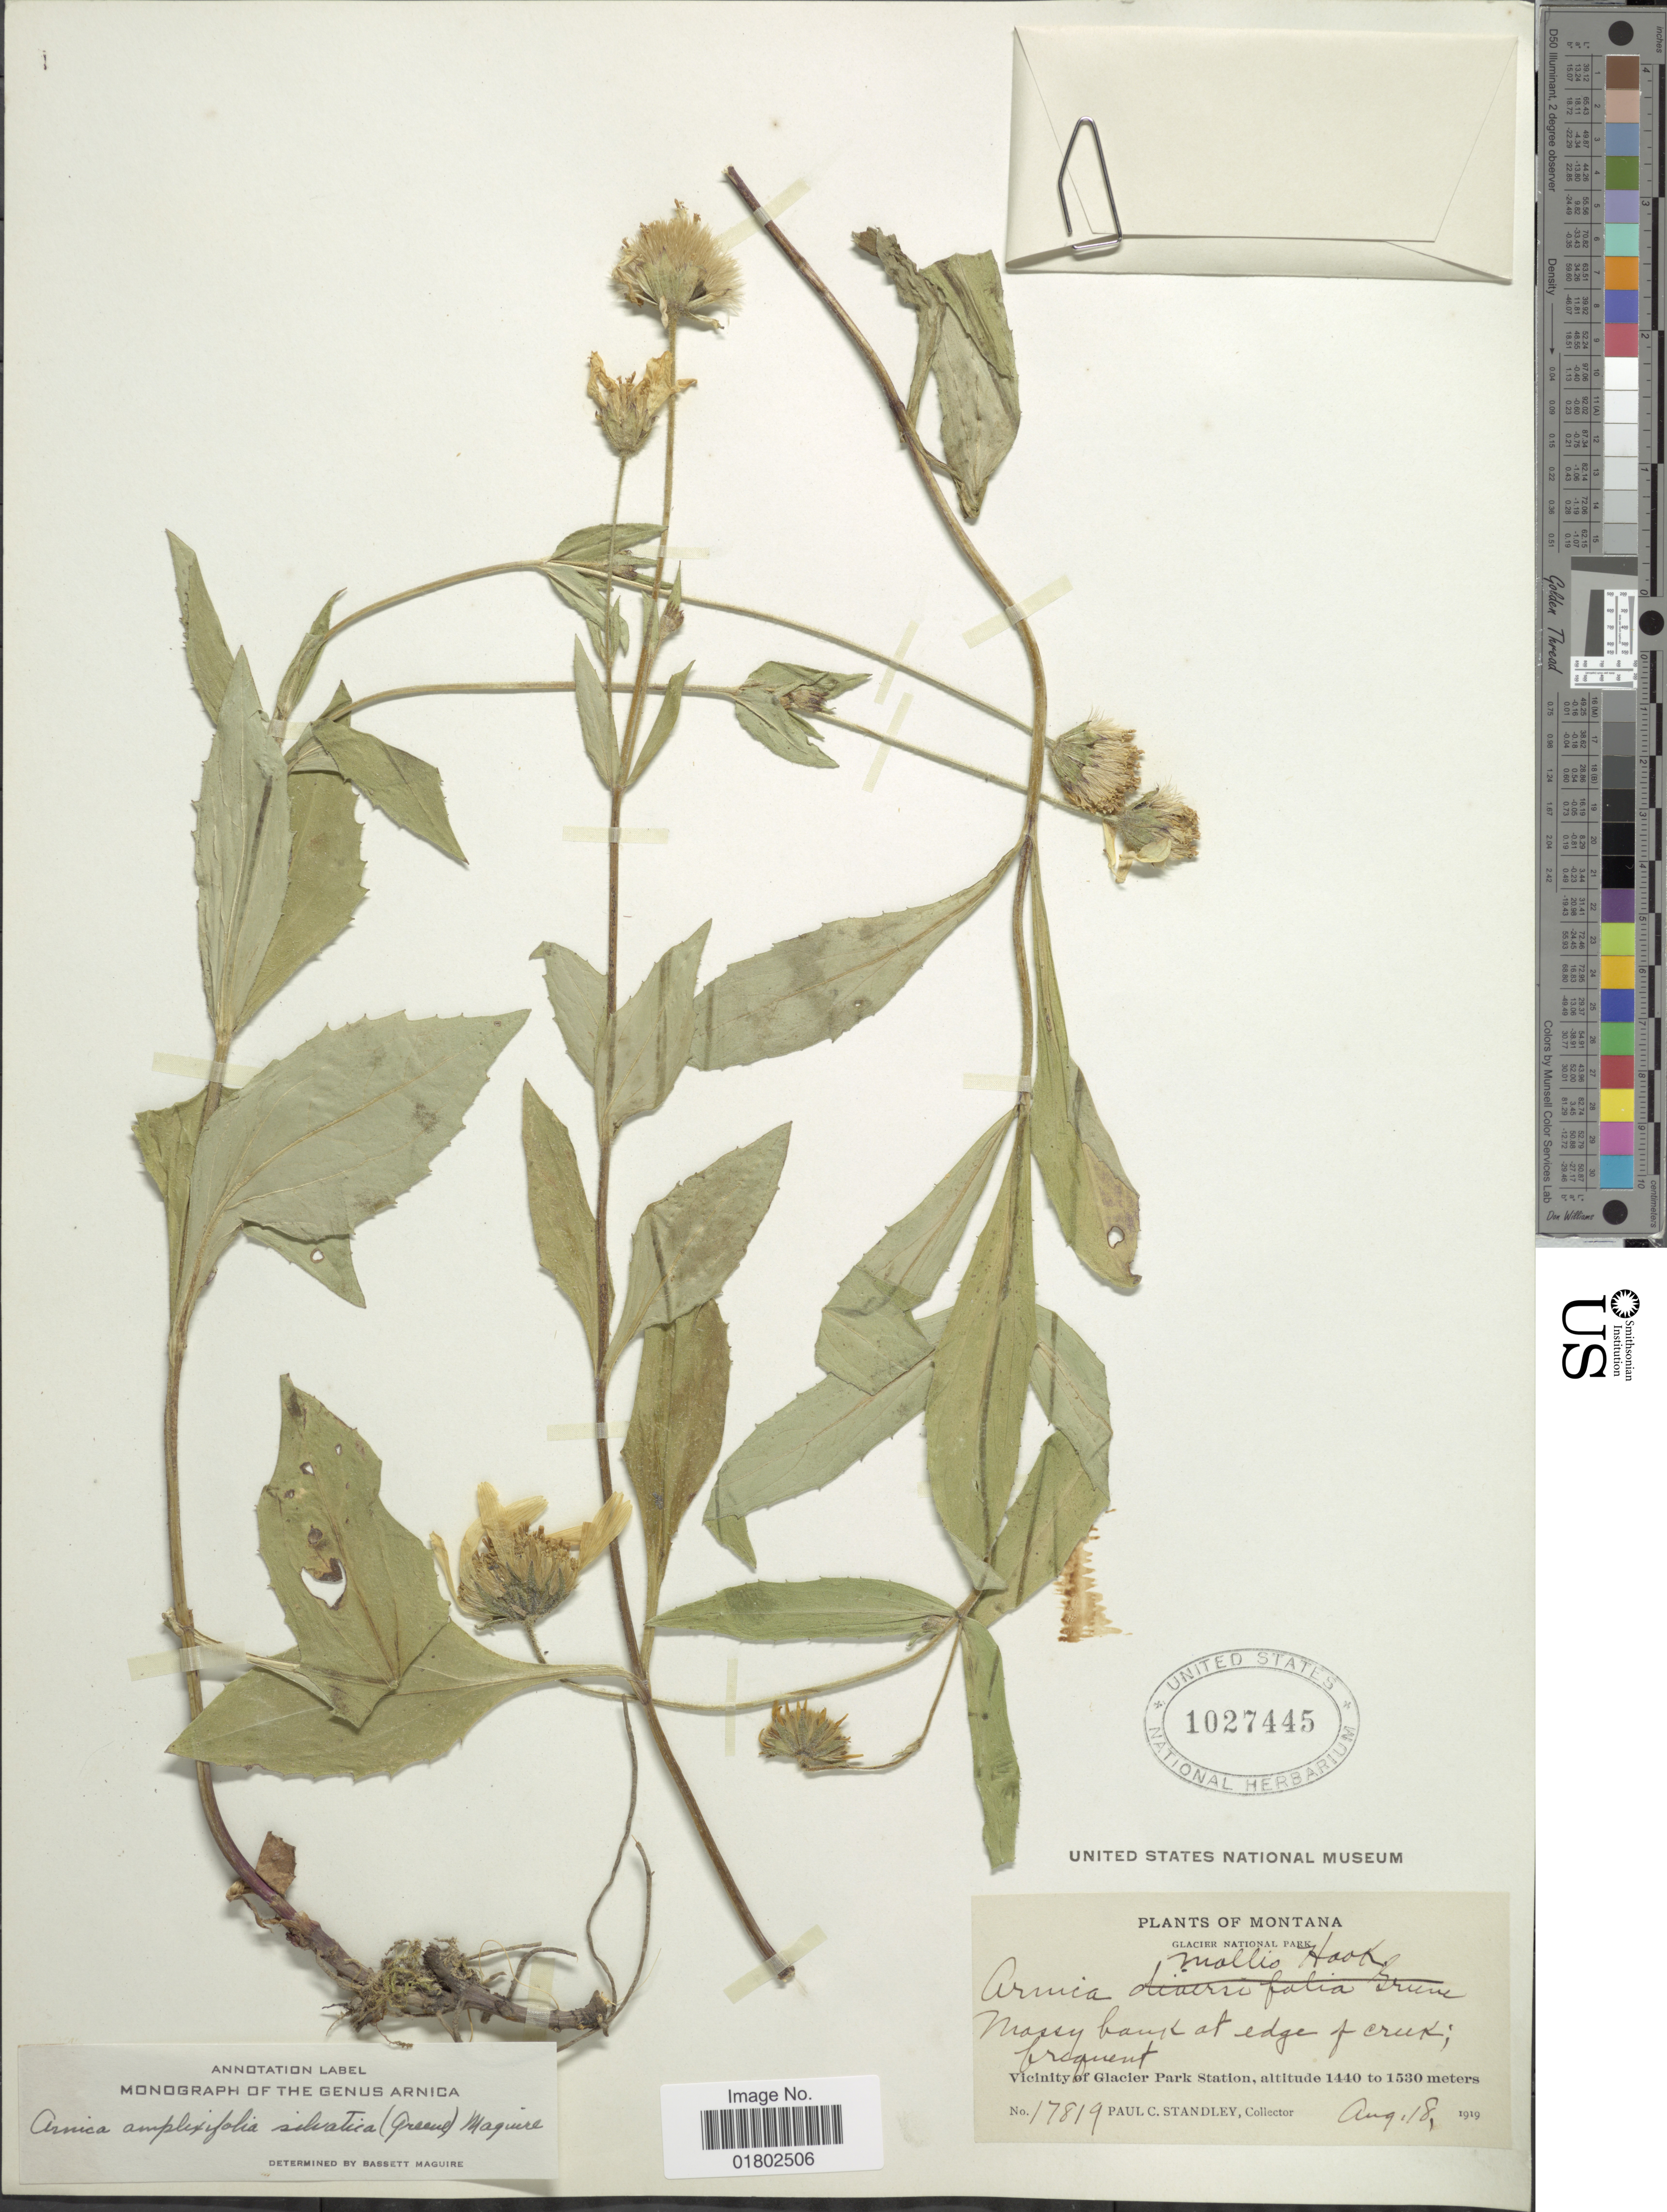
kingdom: Plantae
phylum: Tracheophyta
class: Magnoliopsida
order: Asterales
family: Asteraceae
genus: Arnica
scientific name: Arnica amplexifolia subsp. genuina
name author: Maguire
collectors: P. C. Standley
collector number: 17819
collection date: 1919-08-18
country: United States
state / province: Montana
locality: Glacier National Park, mossy bank, Vicinity of Glacier Park Station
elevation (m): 1440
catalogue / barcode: US 1027445